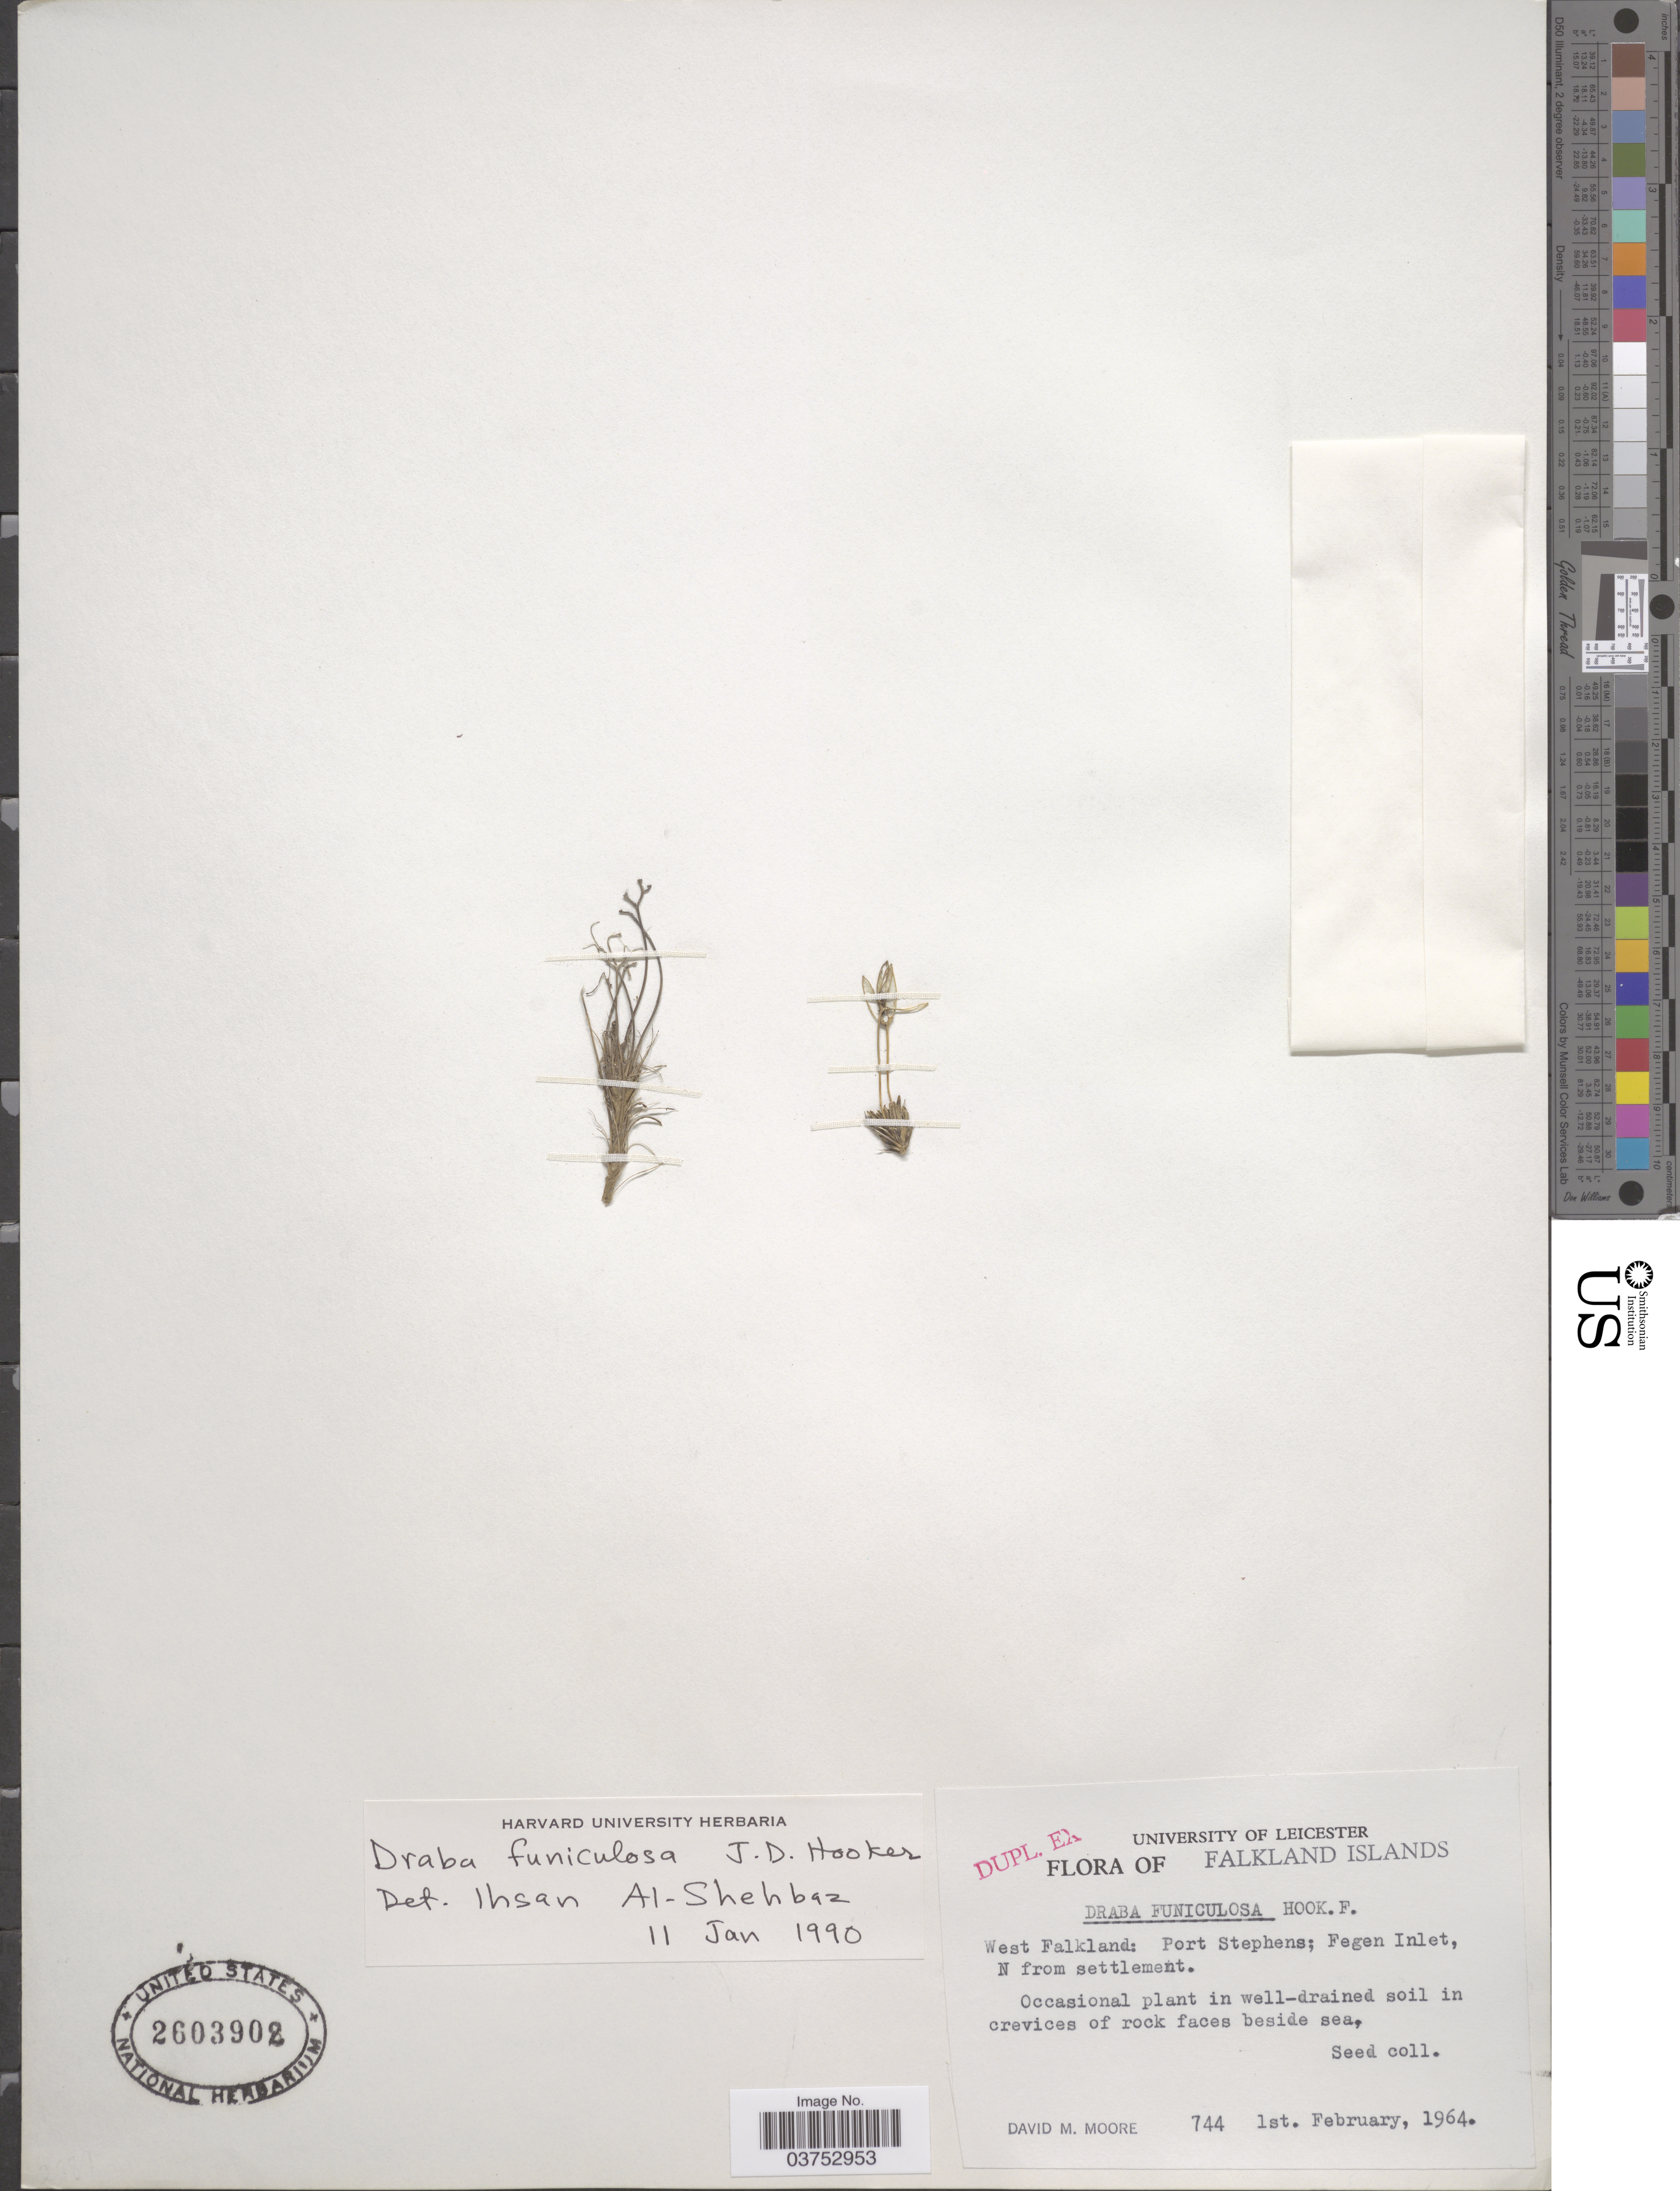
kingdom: Plantae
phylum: Tracheophyta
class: Magnoliopsida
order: Brassicales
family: Brassicaceae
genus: Draba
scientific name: Draba funiculosa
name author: (A. Gray) Hook. f.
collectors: D. Moore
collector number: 744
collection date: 1964-02-01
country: Falkland Islands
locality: West Falkland: Port Stephens; Fegen Inlet, N from settlement.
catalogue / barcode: US 2603902